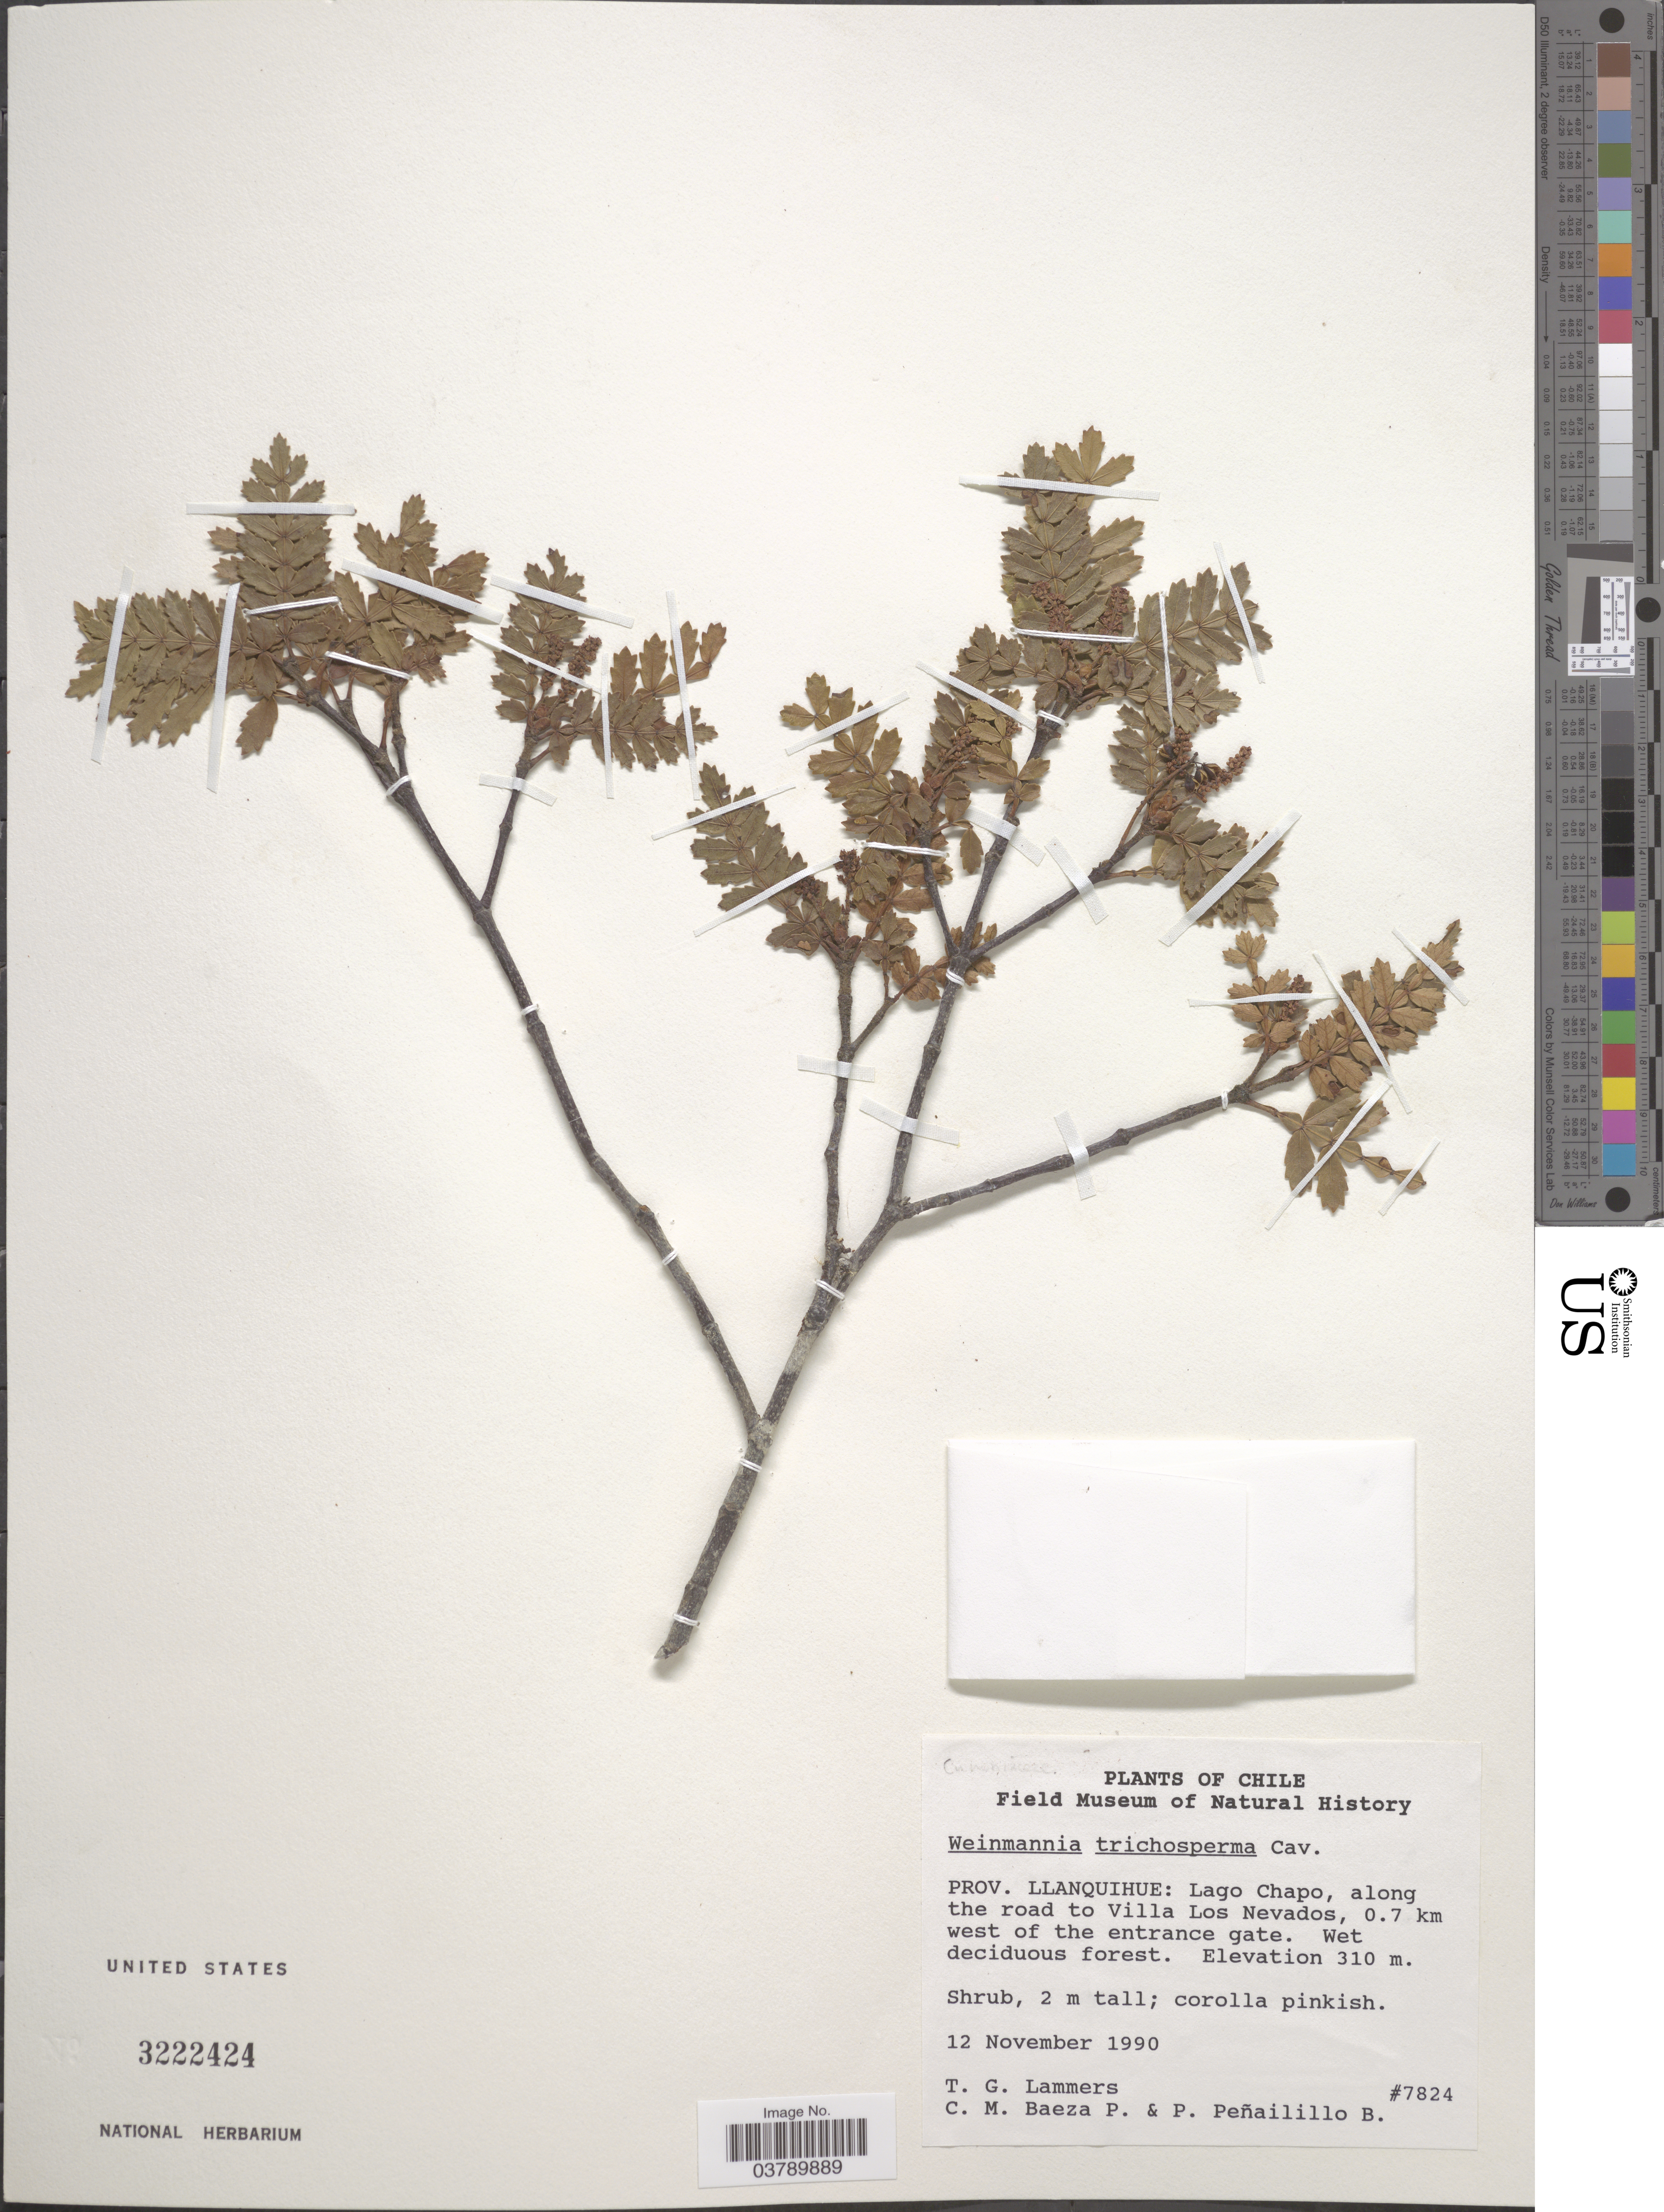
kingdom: Plantae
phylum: Tracheophyta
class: Magnoliopsida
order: Oxalidales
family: Cunoniaceae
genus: Weinmannia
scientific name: Weinmannia trichosperma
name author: Cav.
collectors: T. Lammers, C. Baeza & P. Peñailillo B.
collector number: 7824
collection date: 1990-11-12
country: Chile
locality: Prov. Llanquihue: Lago Chapo, along the road to Villa Los Nevados, 0.7 km west of the entrance gate.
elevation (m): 310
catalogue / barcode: US 3222424